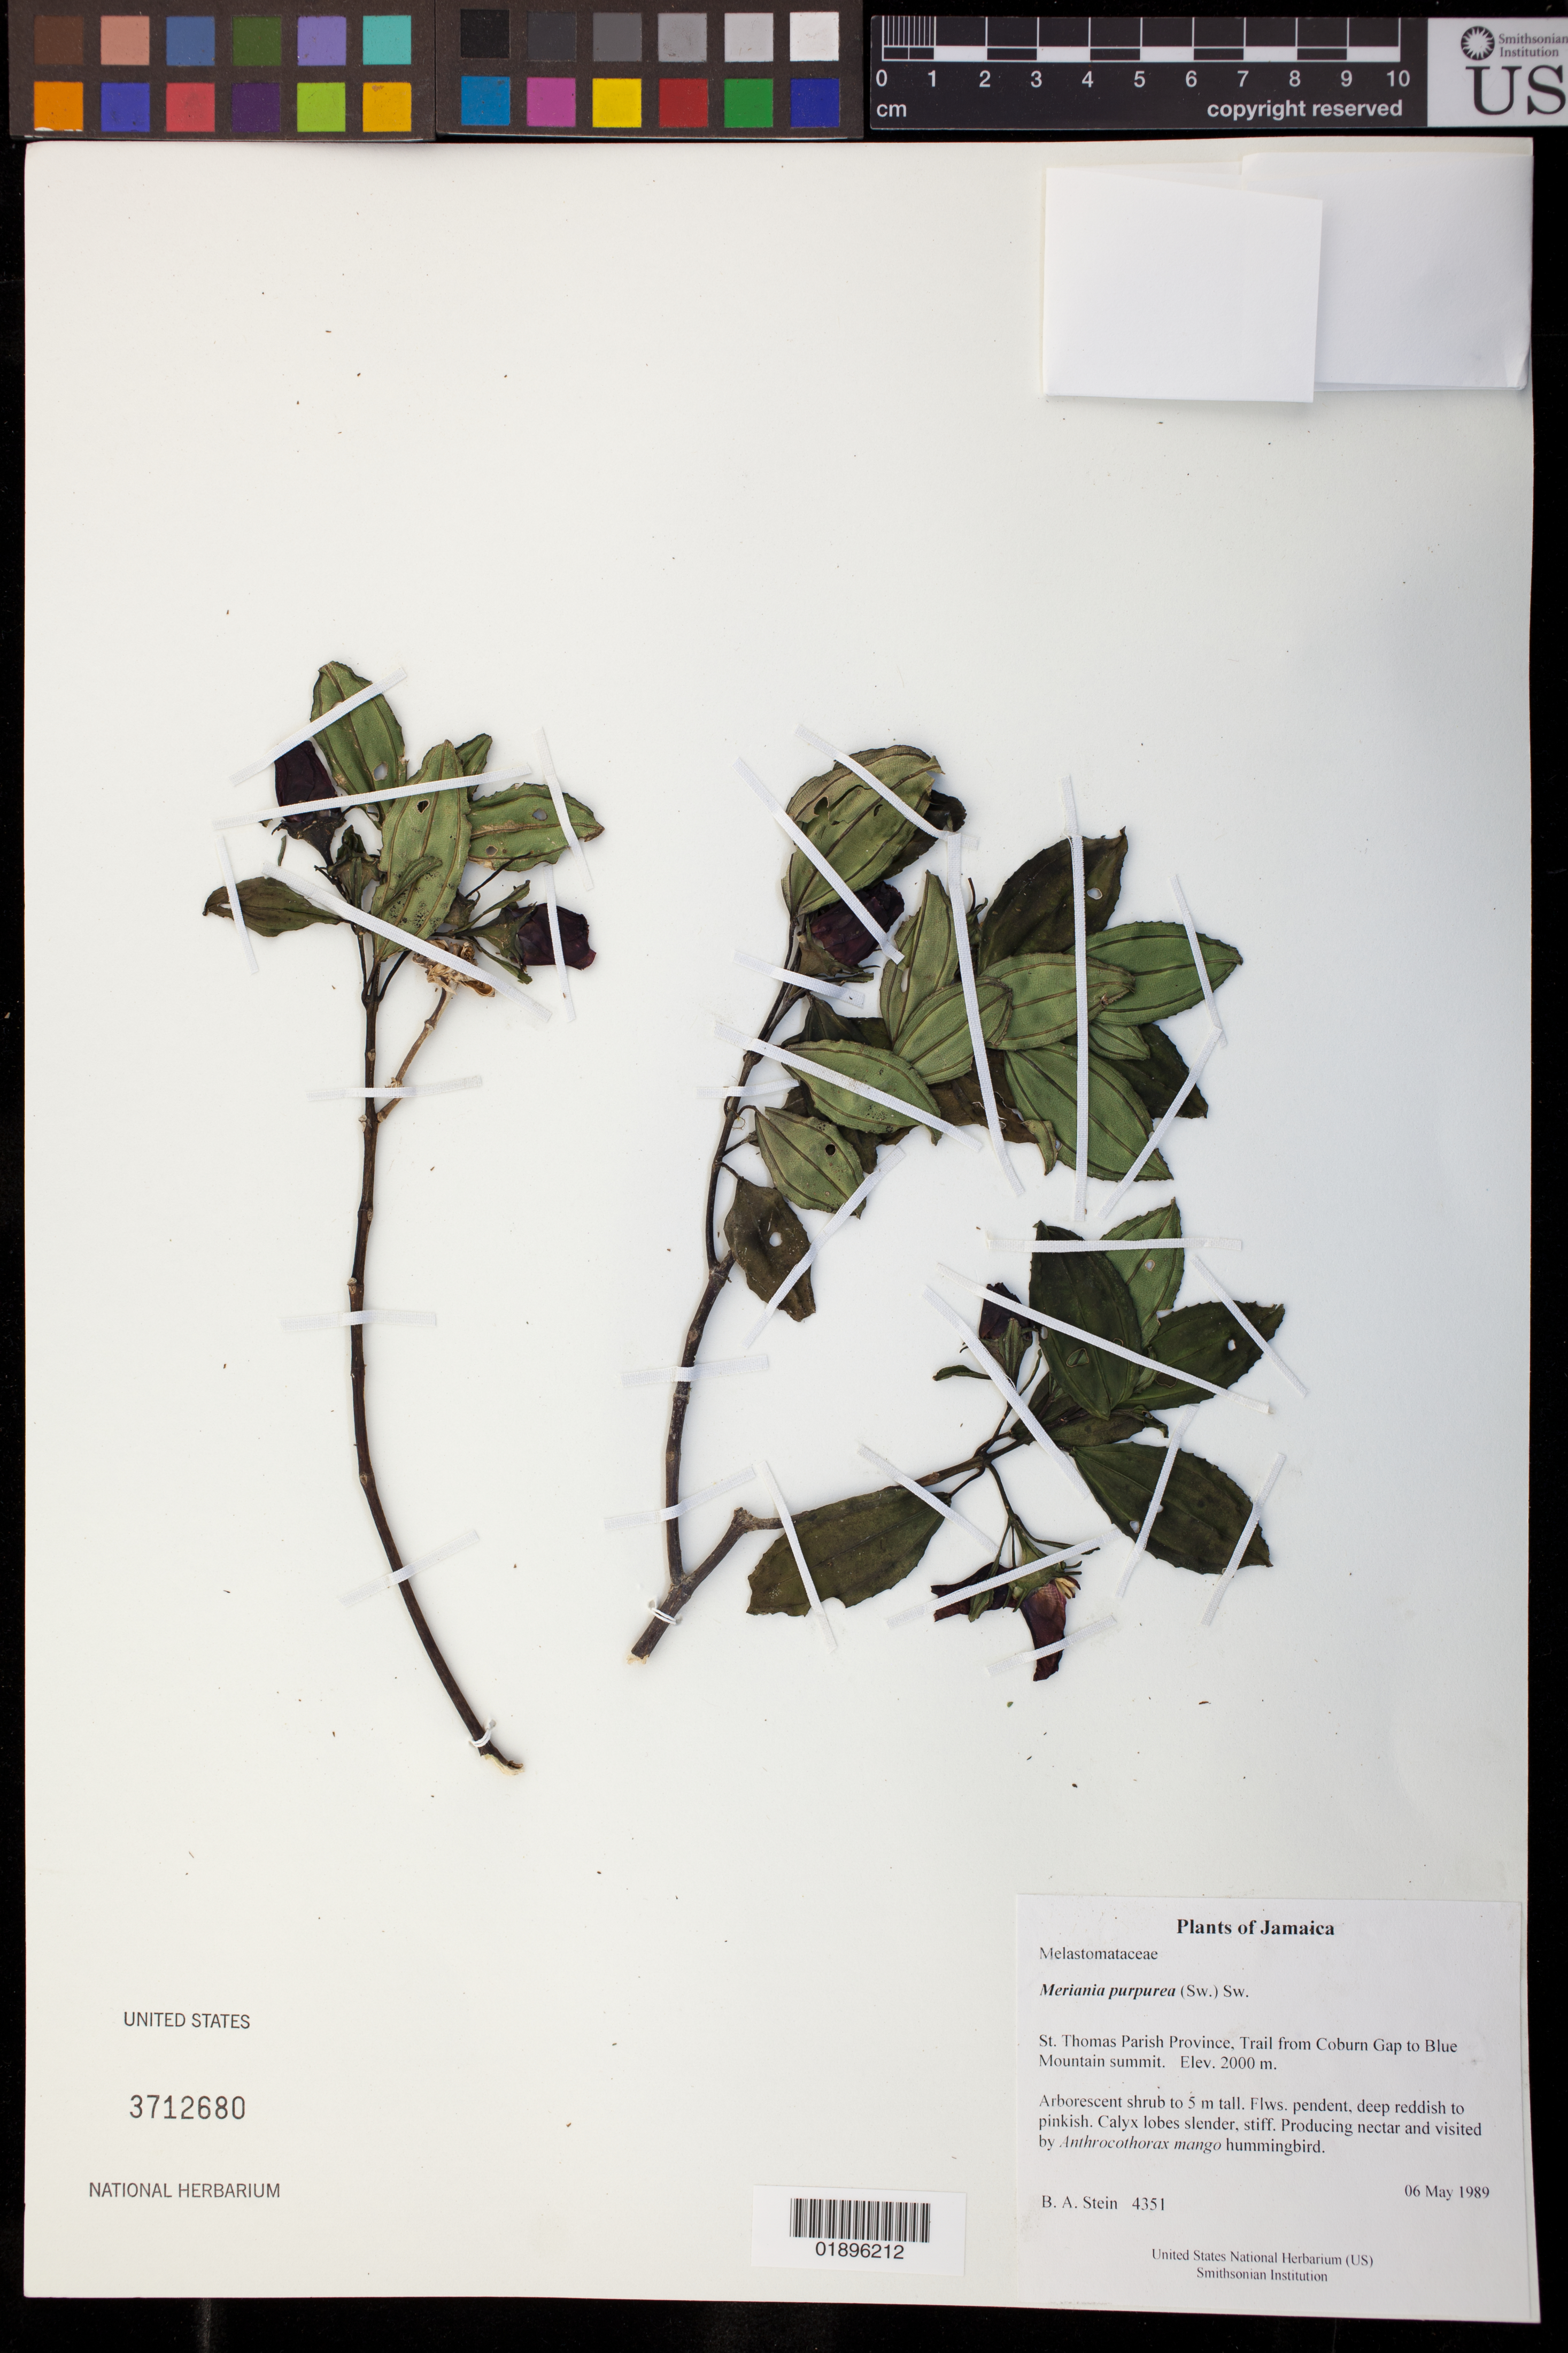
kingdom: Plantae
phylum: Tracheophyta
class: Magnoliopsida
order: Myrtales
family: Melastomataceae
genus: Meriania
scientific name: Meriania purpurea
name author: (Sw.) Sw.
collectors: B. A. Stein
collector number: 4351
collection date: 1989-05-06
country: Jamaica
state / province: Saint Thomas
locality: Trail from Coburn Gap to Blue Mountain summit.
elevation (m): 2000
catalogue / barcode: US 3712680